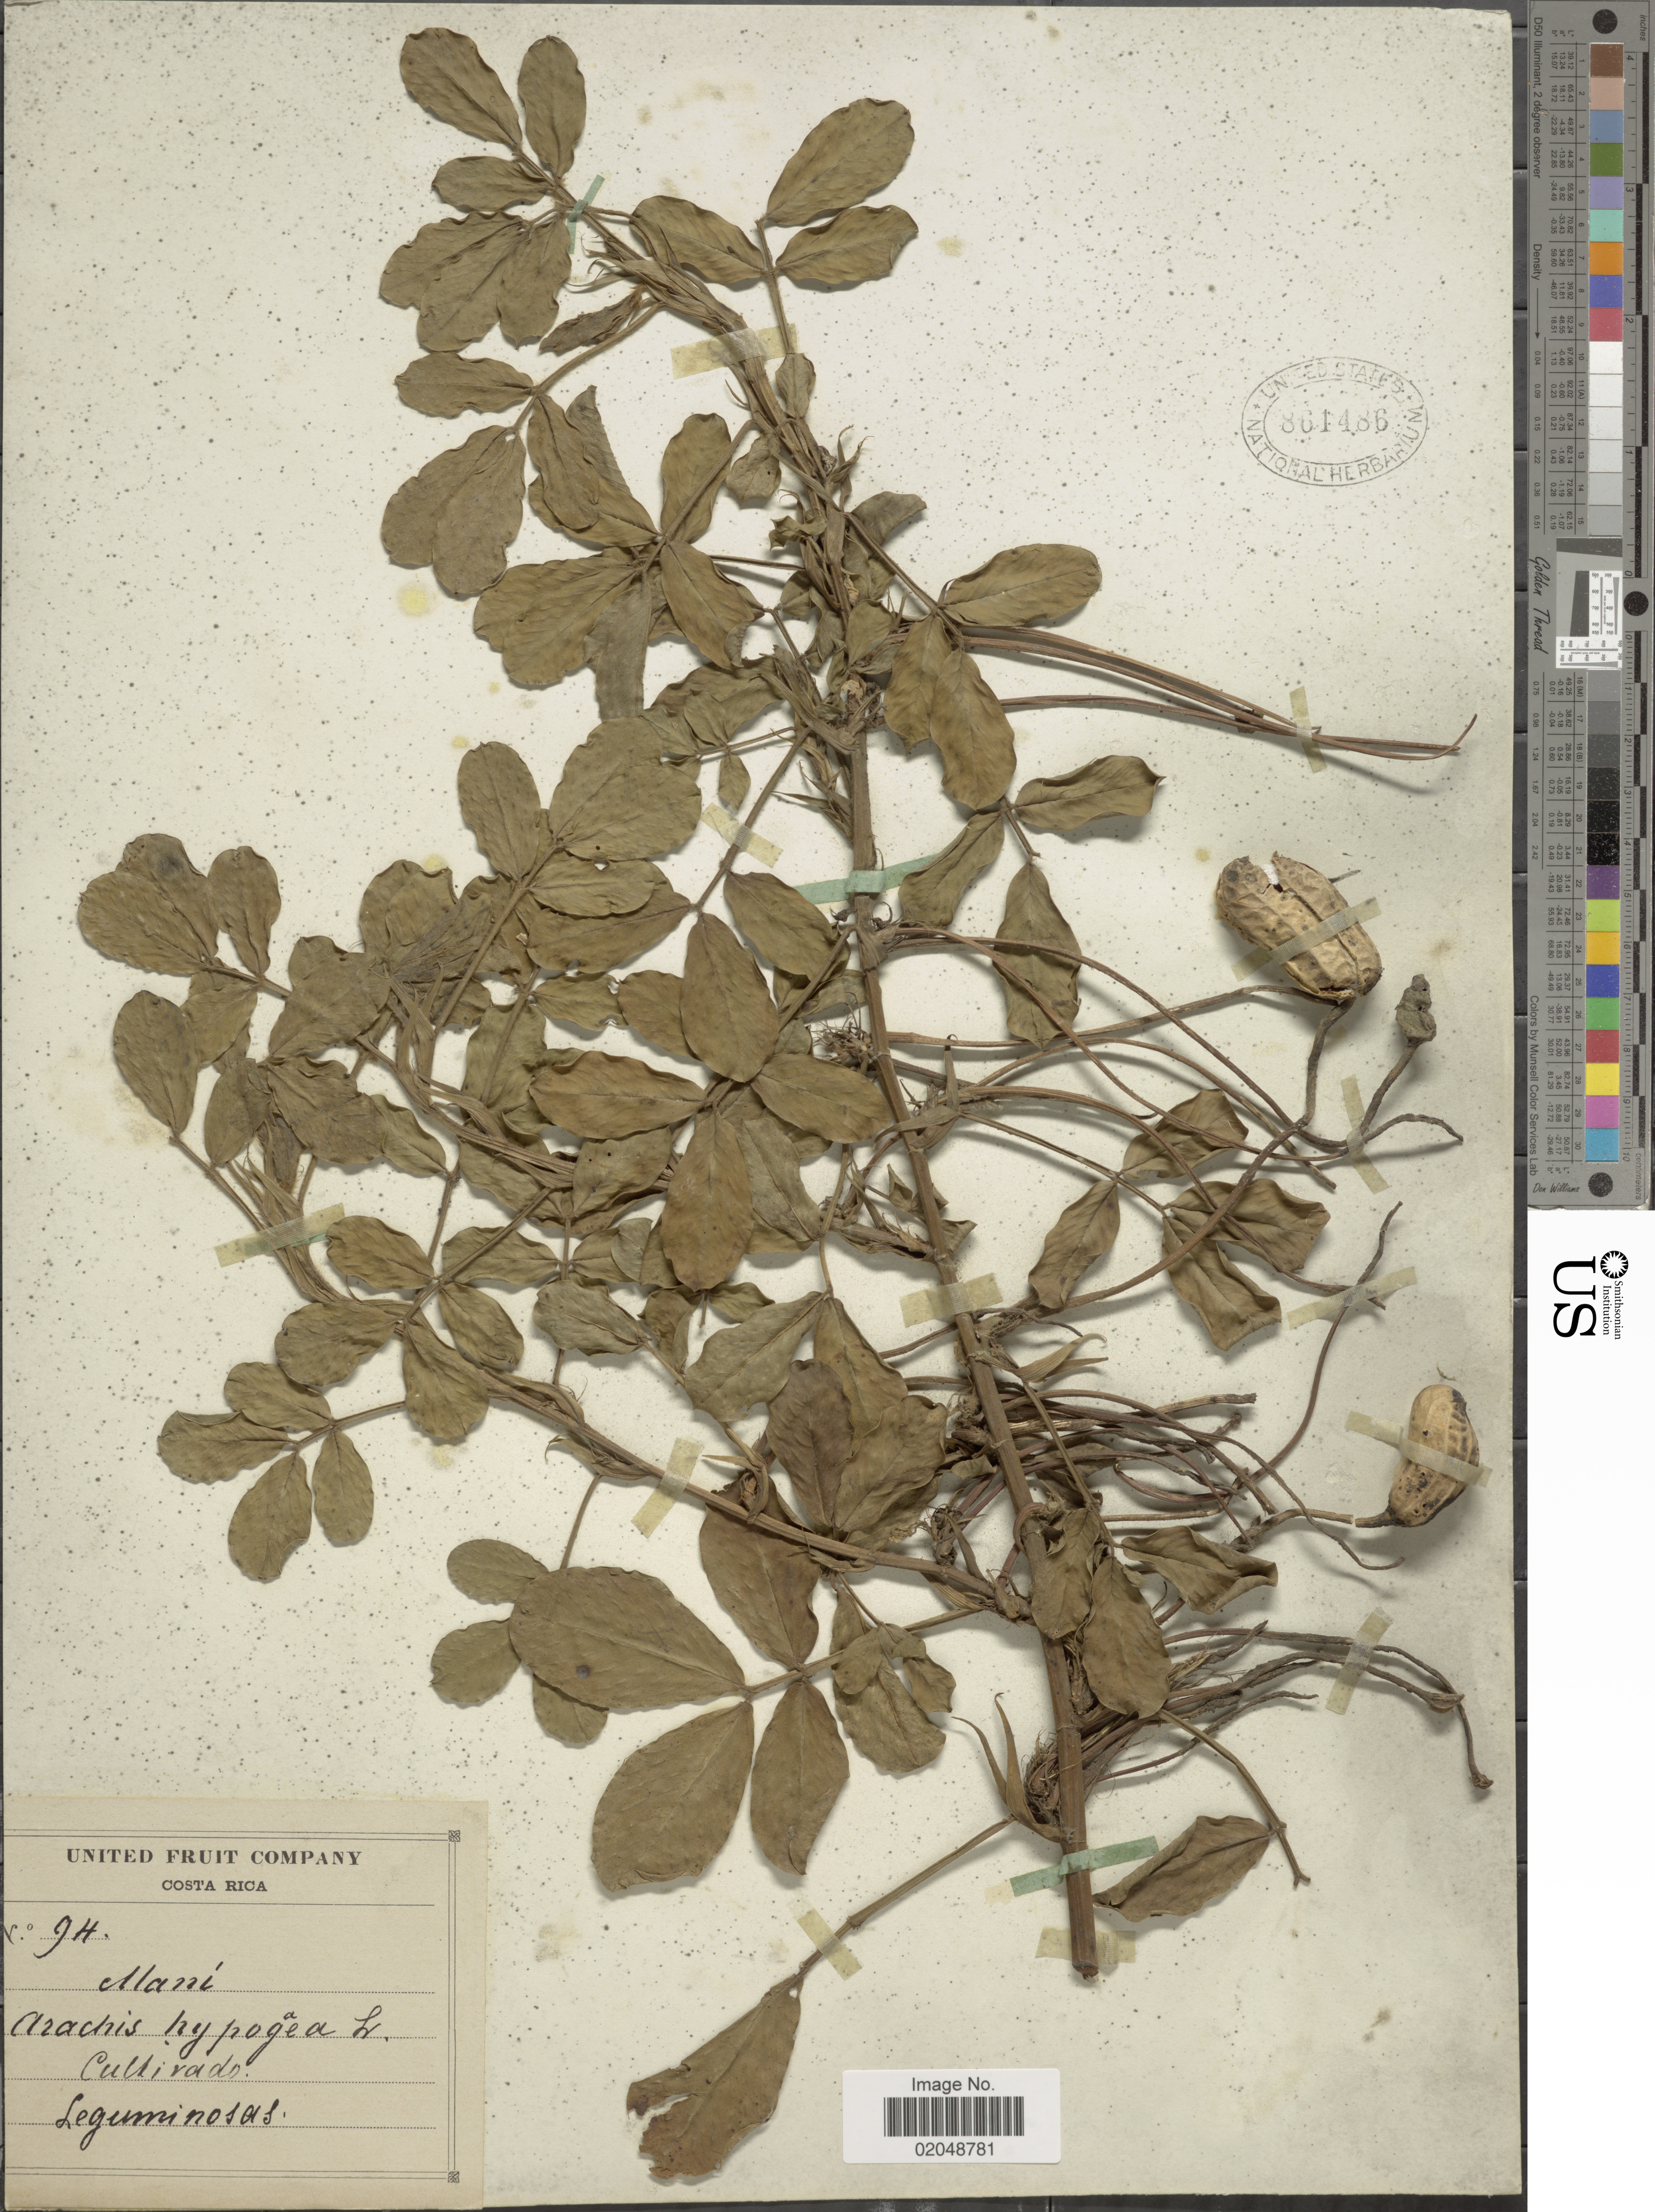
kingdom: Plantae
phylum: Tracheophyta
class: Magnoliopsida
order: Fabales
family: Fabaceae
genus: Arachis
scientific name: Arachis hypogaea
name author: L.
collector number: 94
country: Costa Rica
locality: Maní, Cultivado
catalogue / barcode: US 861486